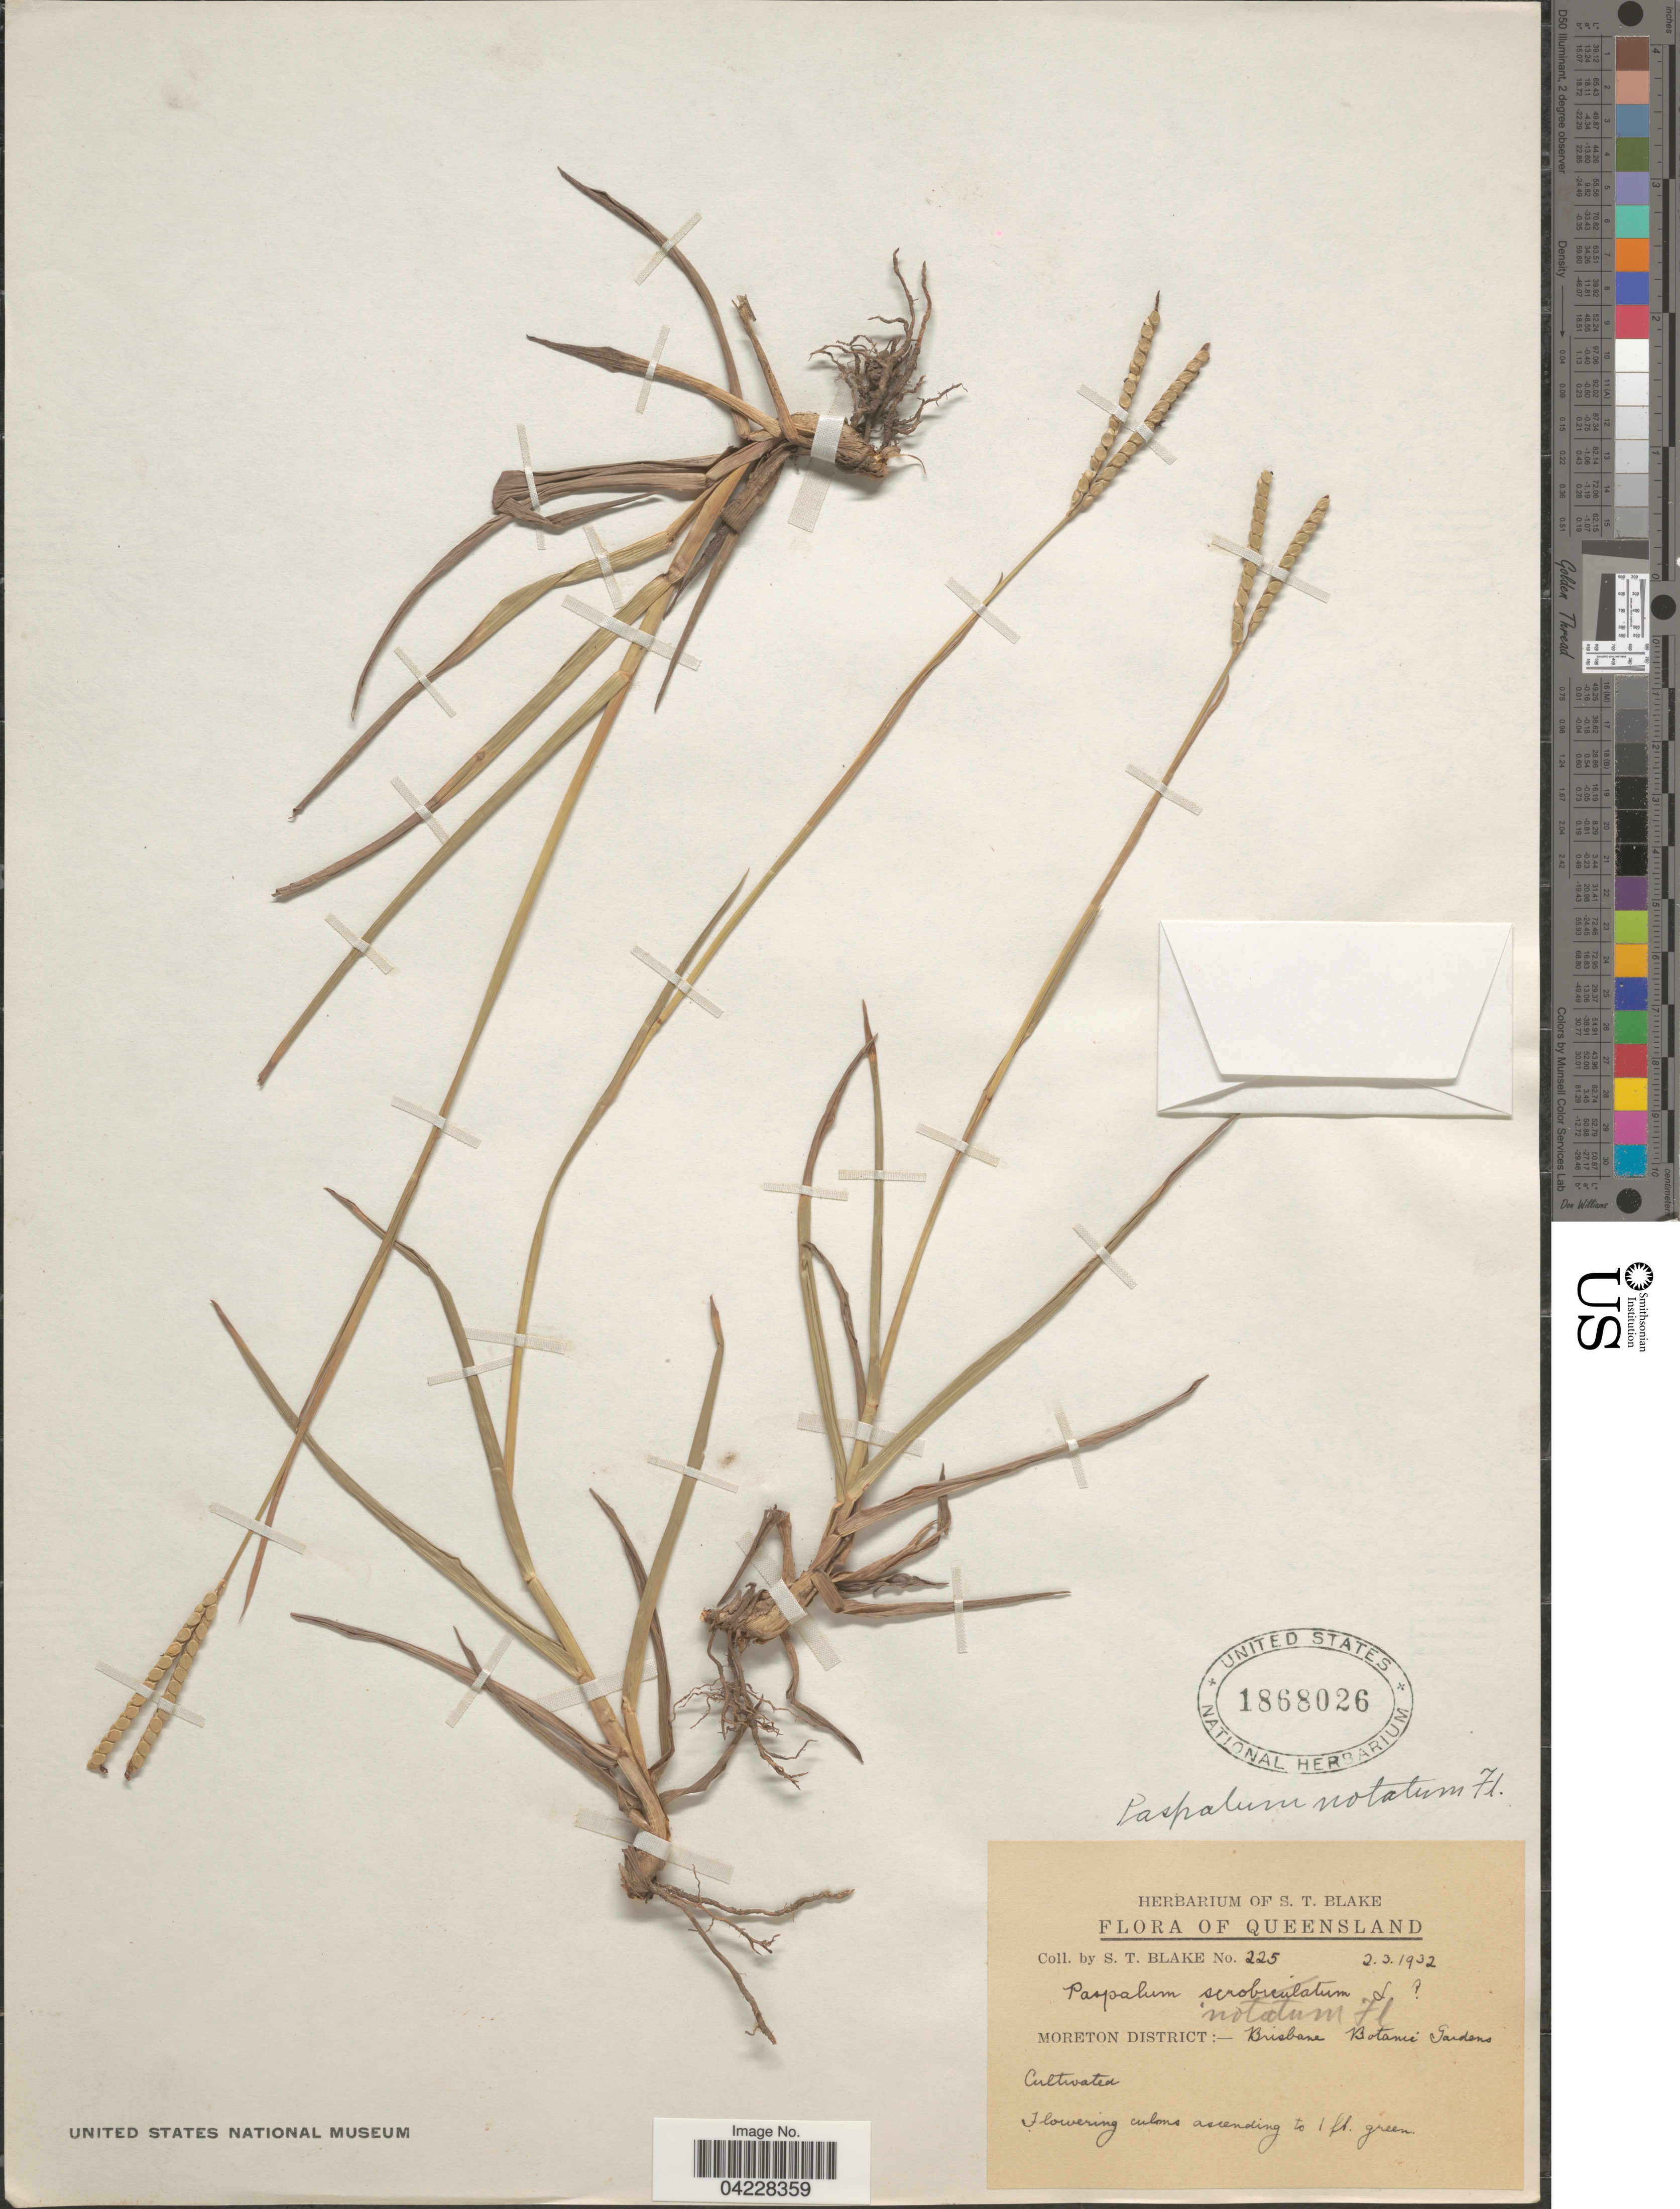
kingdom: Plantae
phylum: Tracheophyta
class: Liliopsida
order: Poales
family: Poaceae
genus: Paspalum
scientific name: Paspalum notatum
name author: Flüggé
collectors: S. T. Blake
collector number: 225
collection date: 1932-03-02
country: Australia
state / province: Queensland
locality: Moreton District:-Brisbane Botanic Gardens. Cultivated.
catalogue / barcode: US 1868026